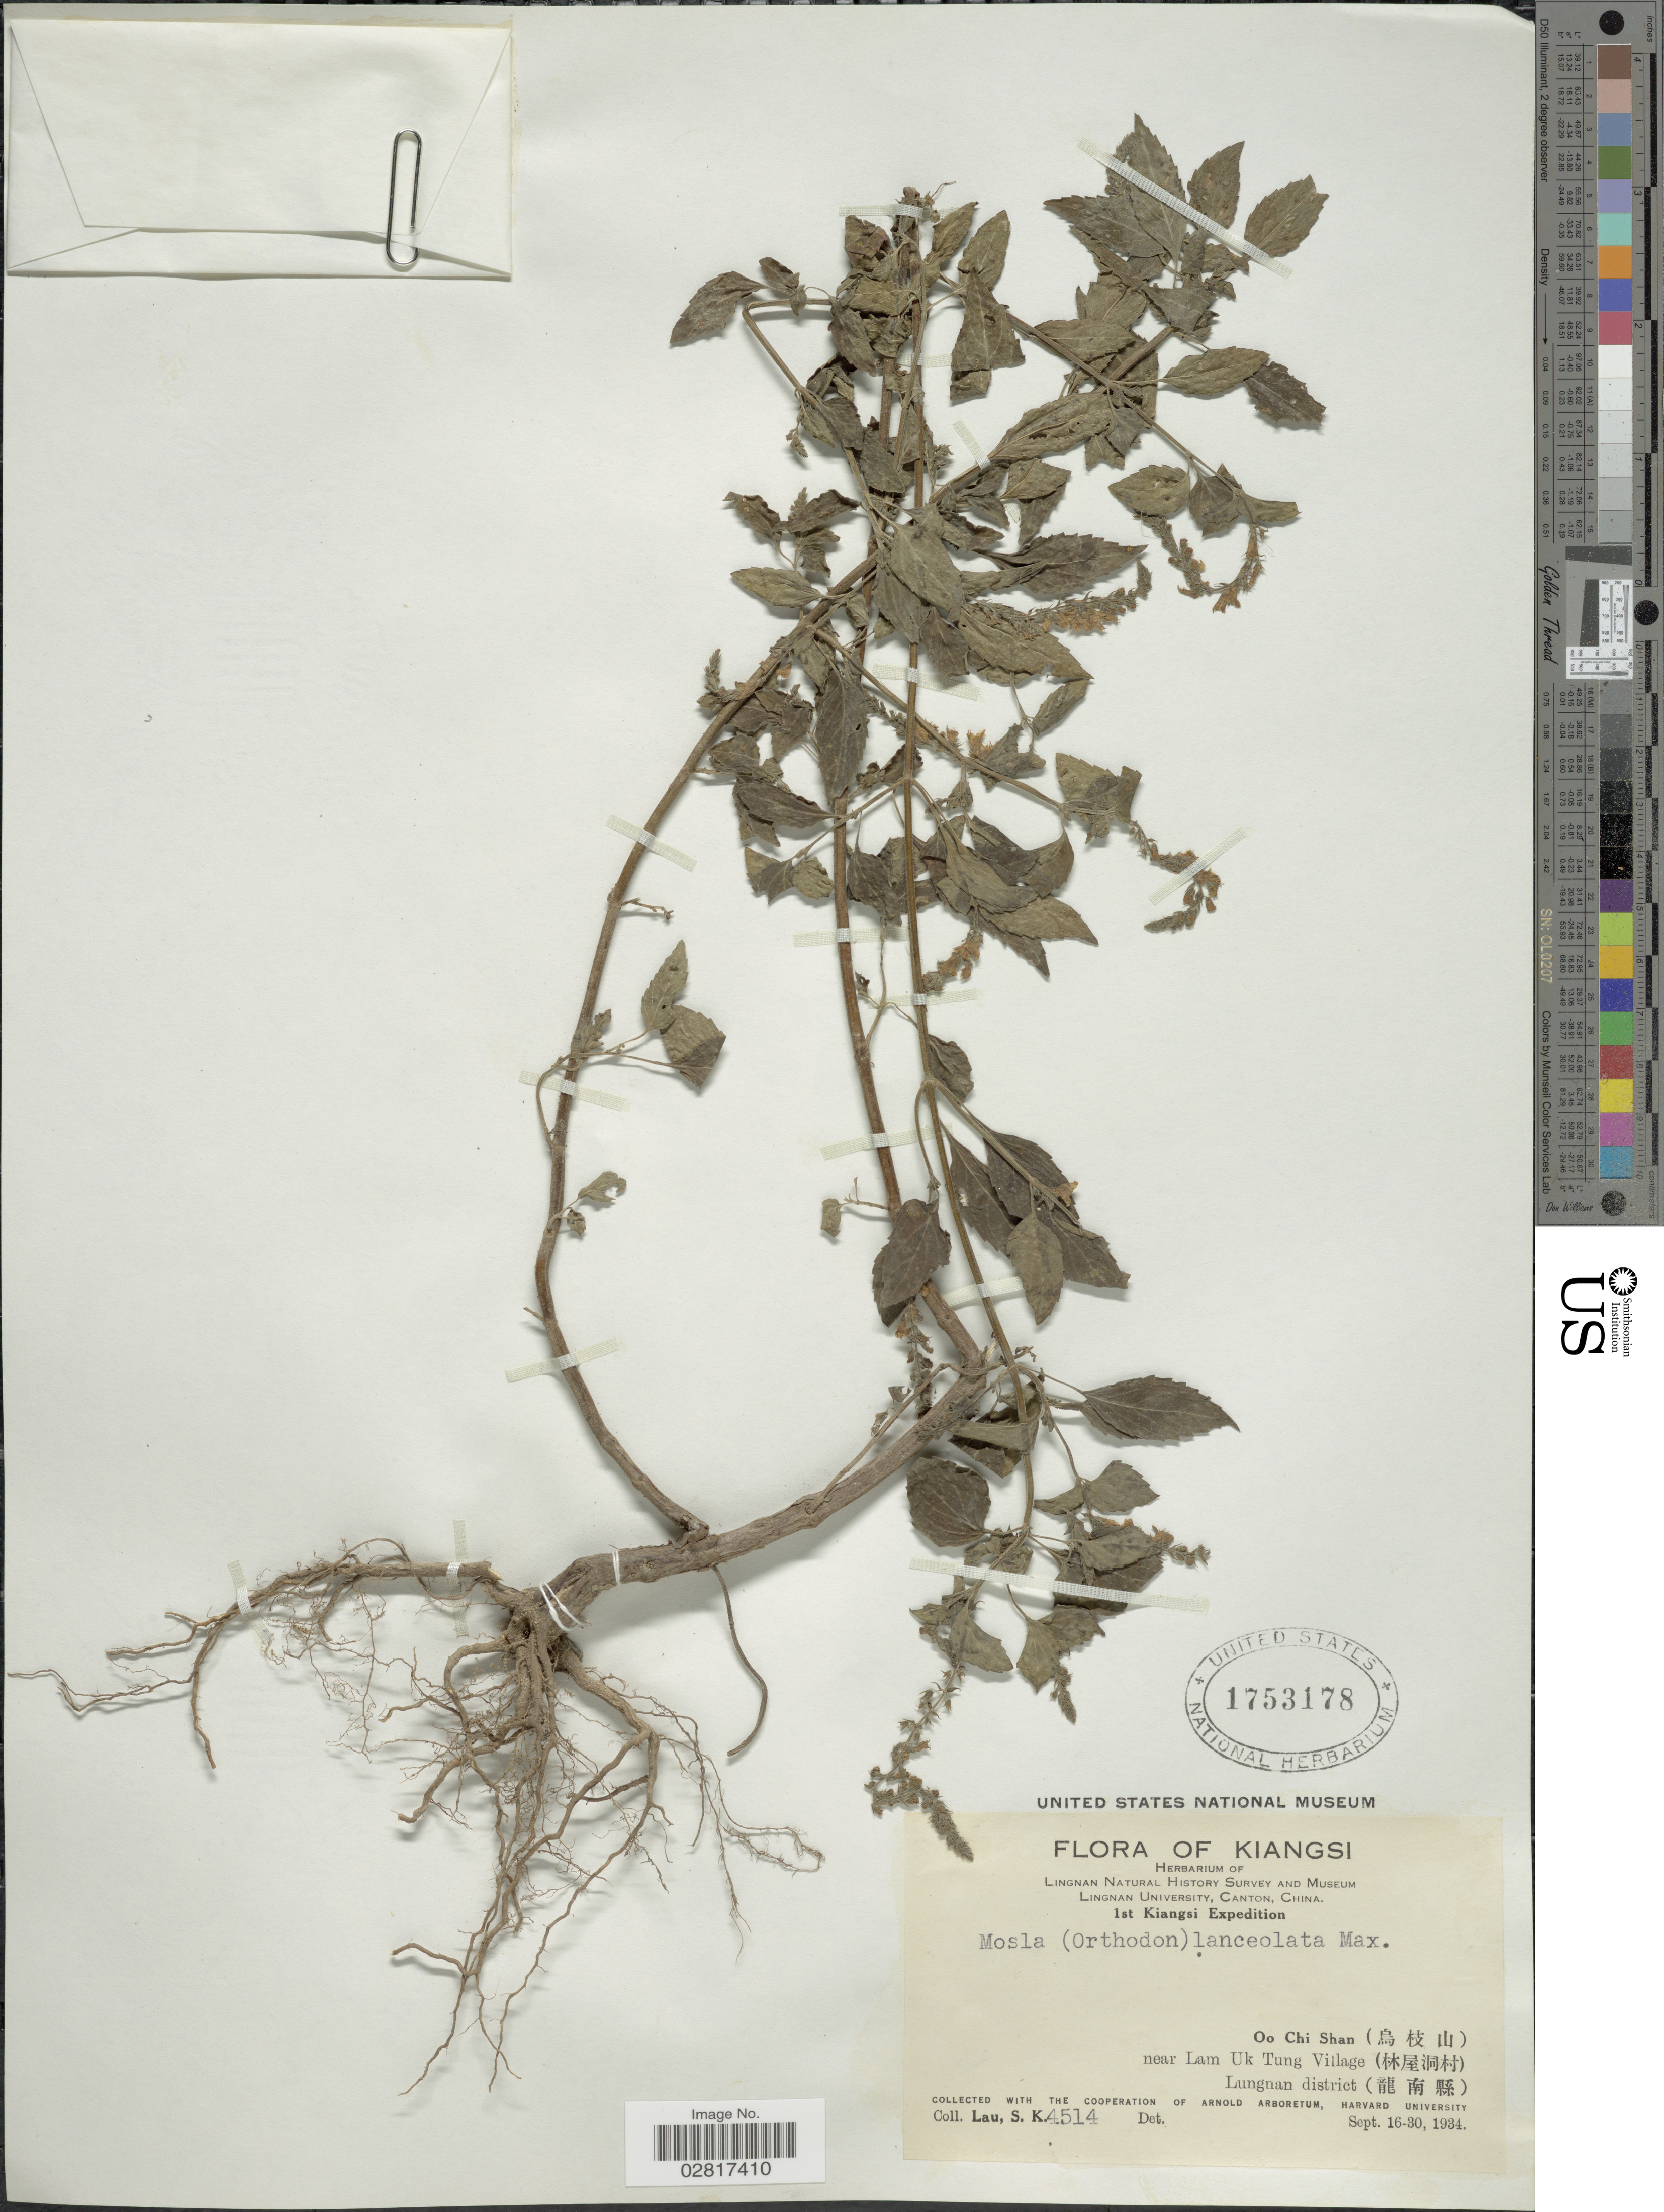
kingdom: Plantae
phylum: Tracheophyta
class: Magnoliopsida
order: Lamiales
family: Lamiaceae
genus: Mosla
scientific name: Mosla lanceolata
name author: (Benth.) Maxim.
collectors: S. K. Lau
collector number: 4514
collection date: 1934-09-16/1934-09-30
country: China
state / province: Jiangxi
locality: Kiangsi. Oo Chi Shan near Lam Uk Tung Village. Lungnan district.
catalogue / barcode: US 1753178